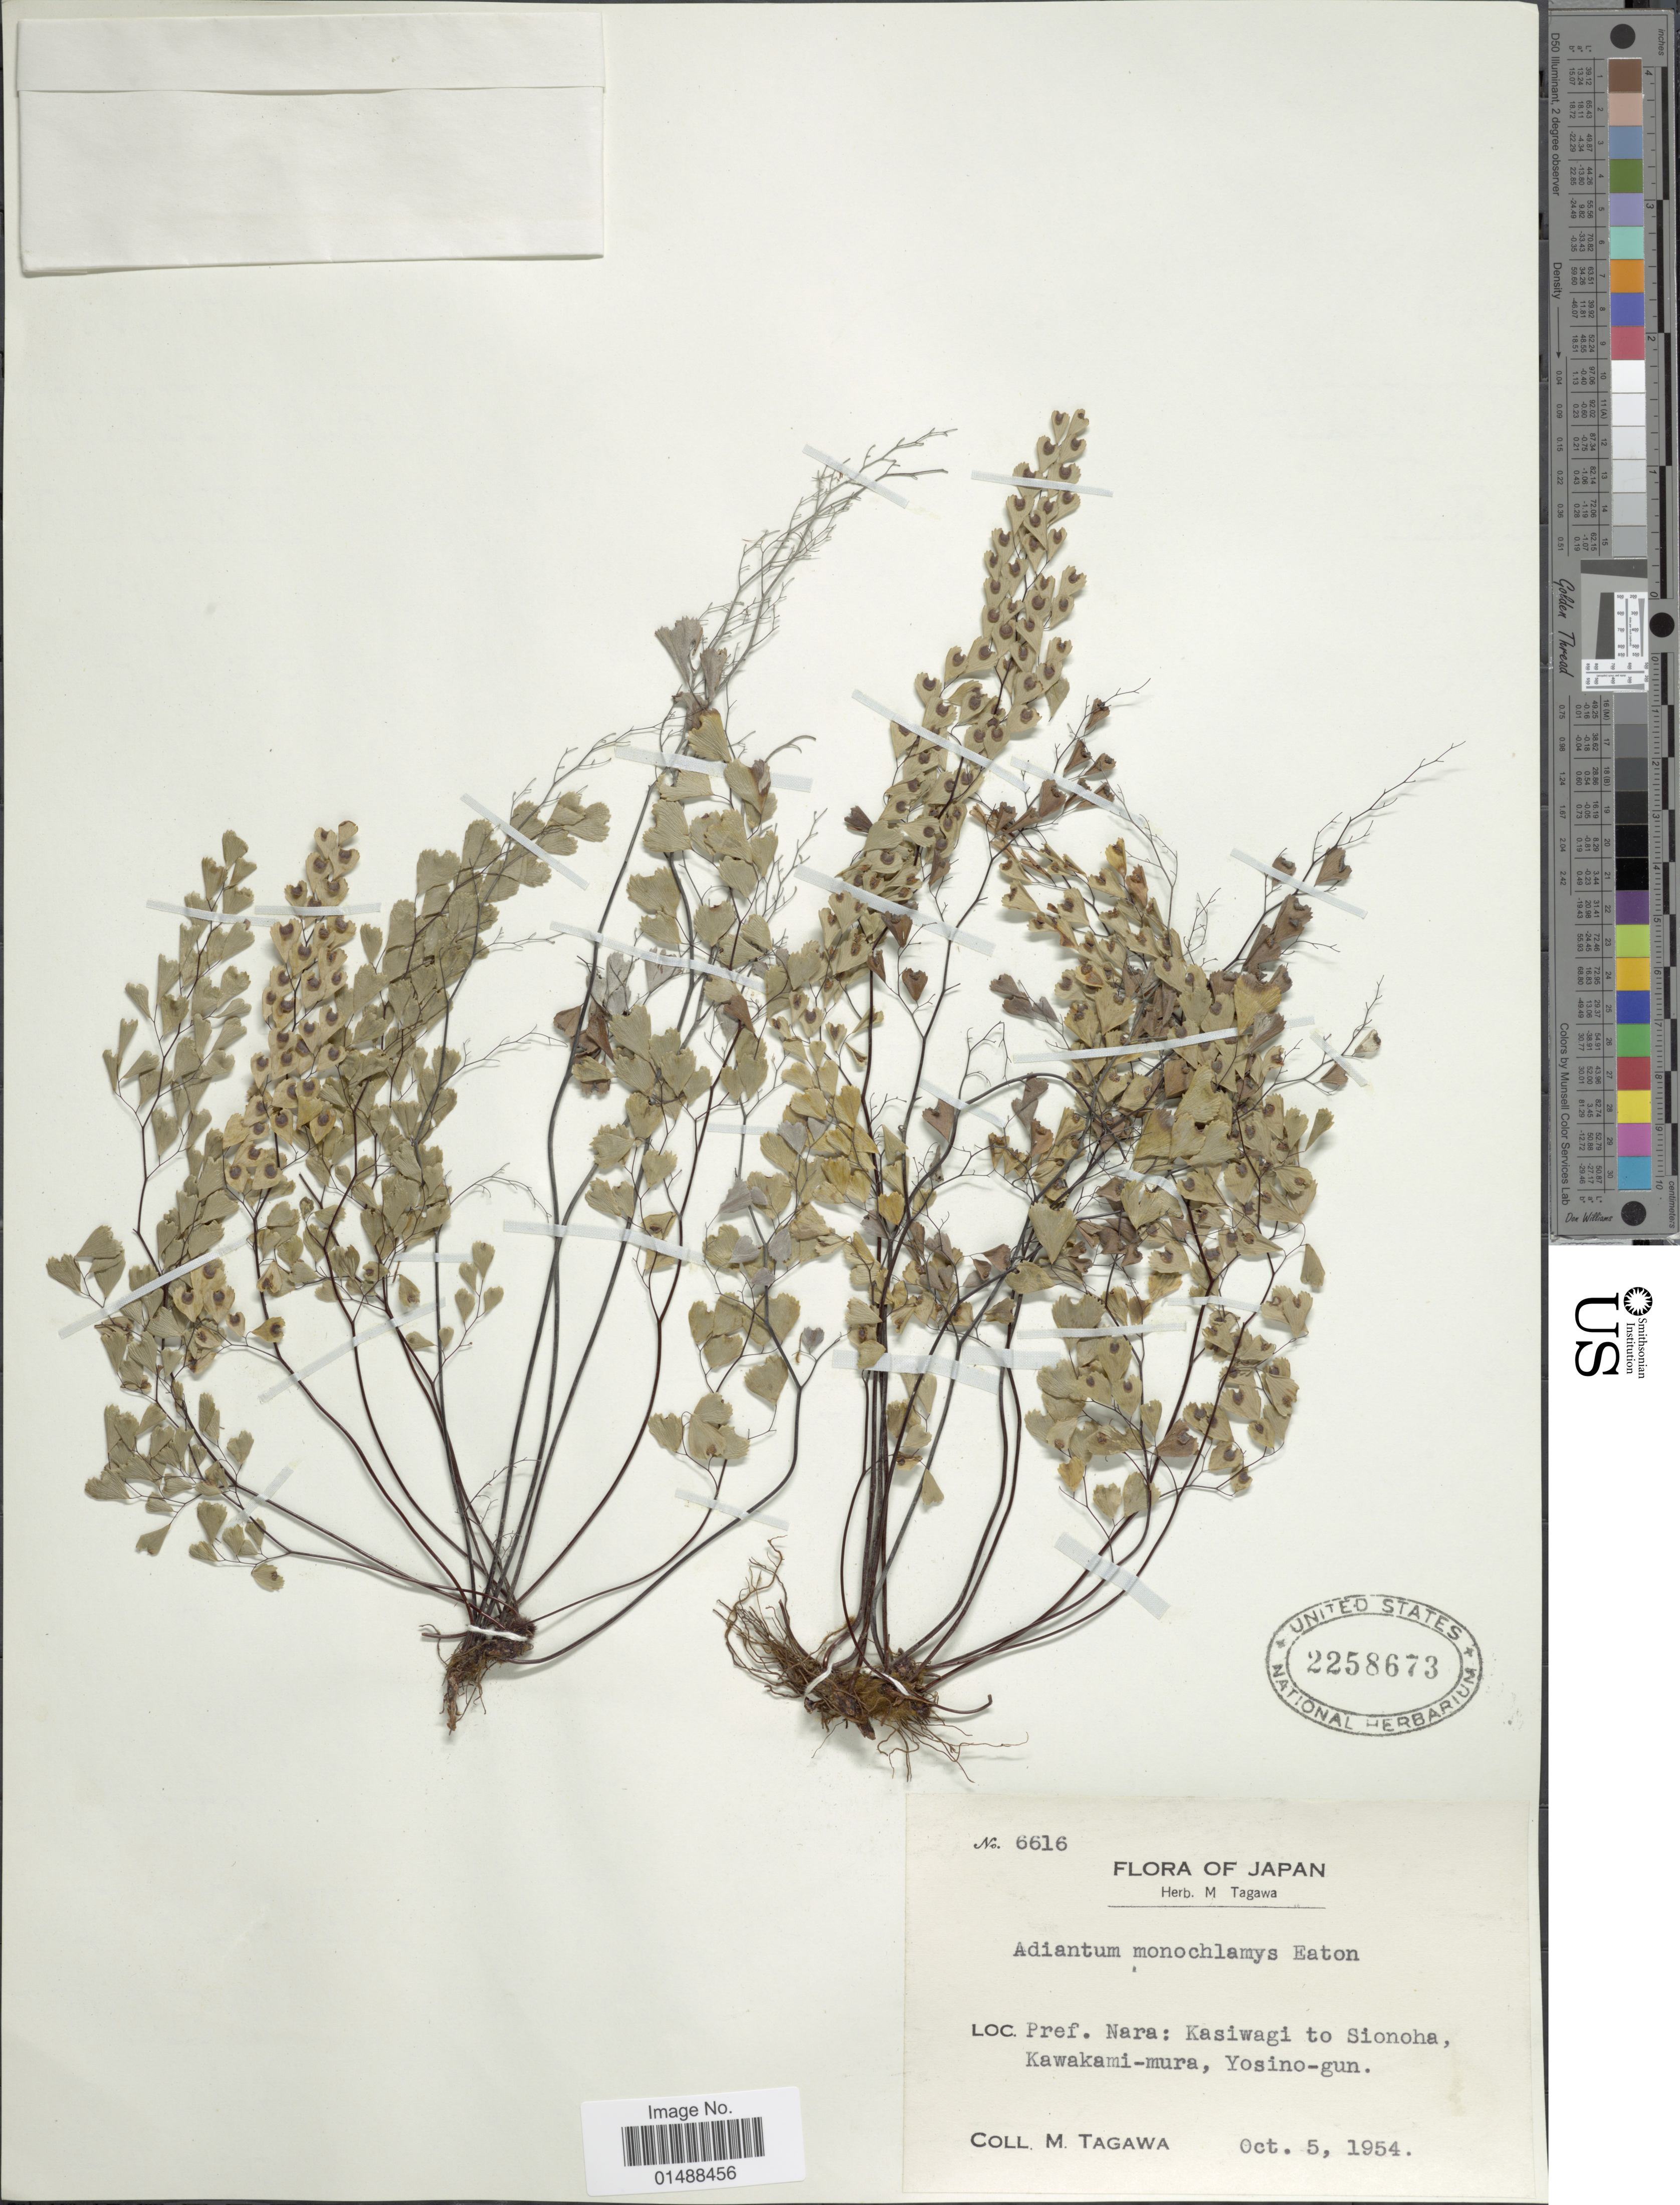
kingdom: Plantae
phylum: Tracheophyta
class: Polypodiopsida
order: Polypodiales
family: Pteridaceae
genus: Adiantum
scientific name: Adiantum monochlamys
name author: D.C. Eaton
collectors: M. Tagawa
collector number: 6616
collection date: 1954-10-05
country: Japan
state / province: Nara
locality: Pref. Nara: Kasiwagi to Sionoha, Kawakami-mura, Yosino-gun.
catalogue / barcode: US 2258673